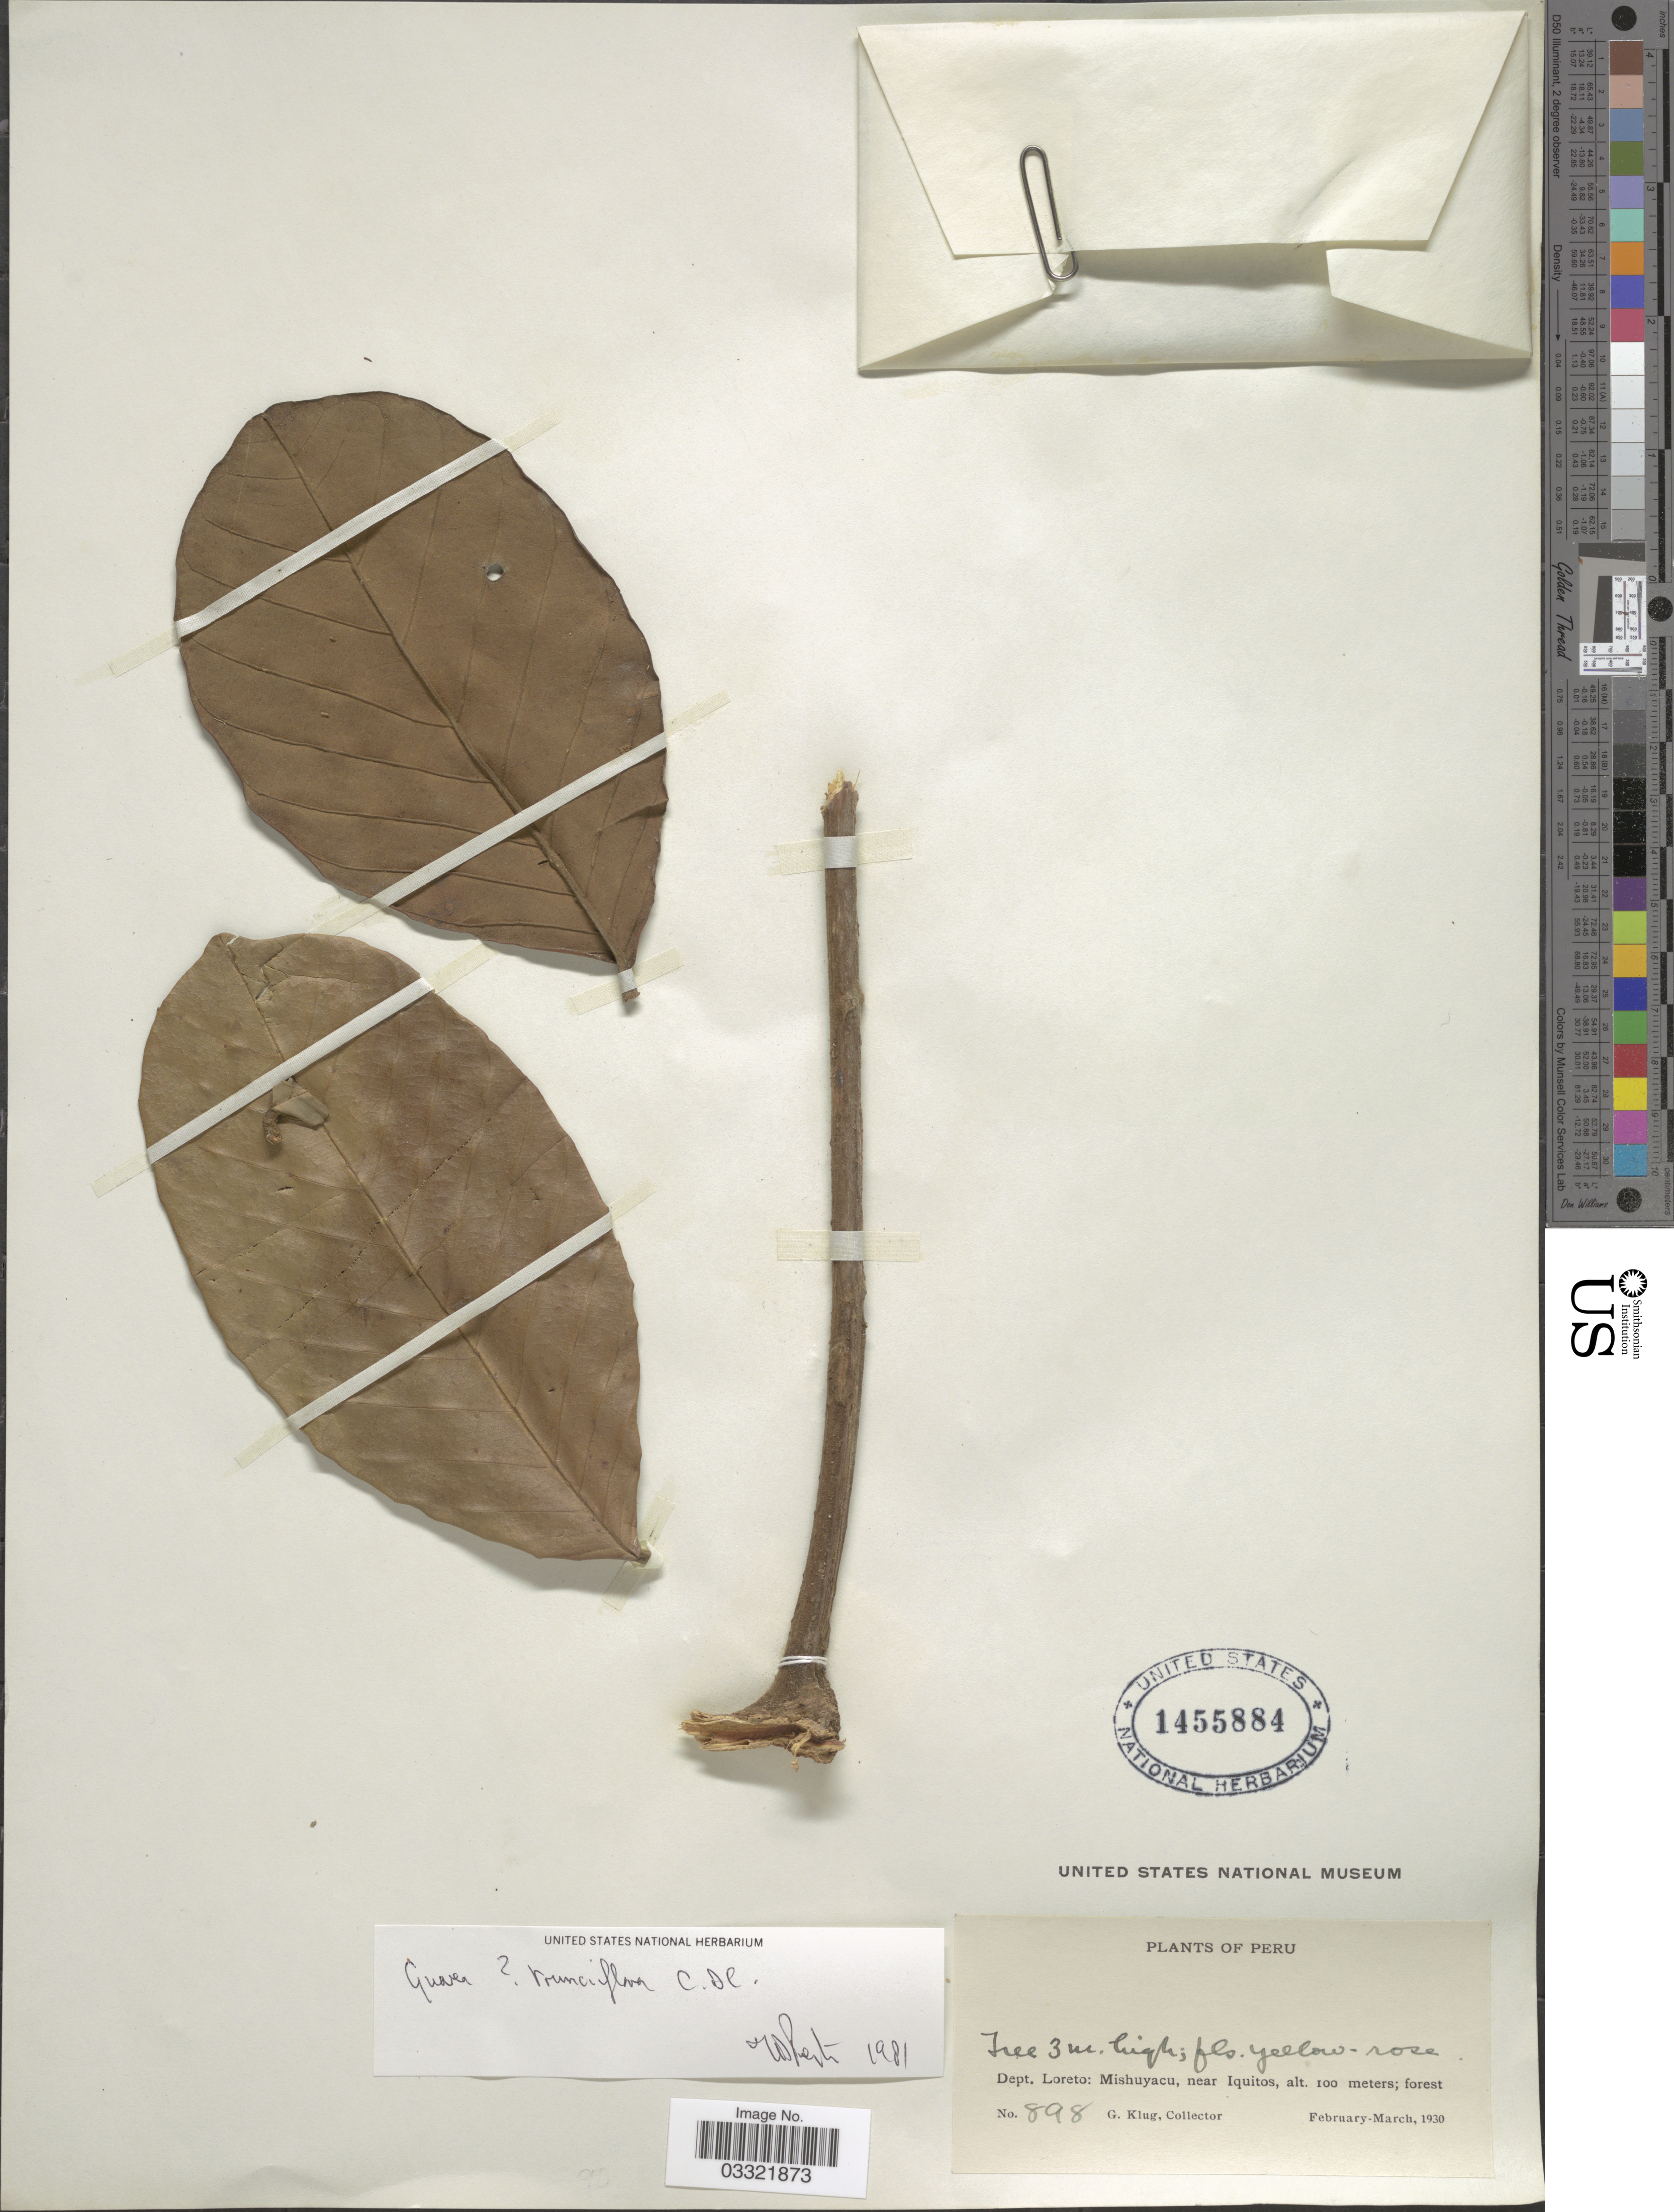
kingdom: Plantae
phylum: Tracheophyta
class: Magnoliopsida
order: Sapindales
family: Meliaceae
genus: Guarea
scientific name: Guarea trunciflora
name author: C. DC.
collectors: G. Klug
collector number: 898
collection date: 1930-02/1930-03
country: Peru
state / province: Loreto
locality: Dept. Loreto: Mishuyacu, near Iquitos.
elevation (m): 100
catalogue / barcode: US 1455884